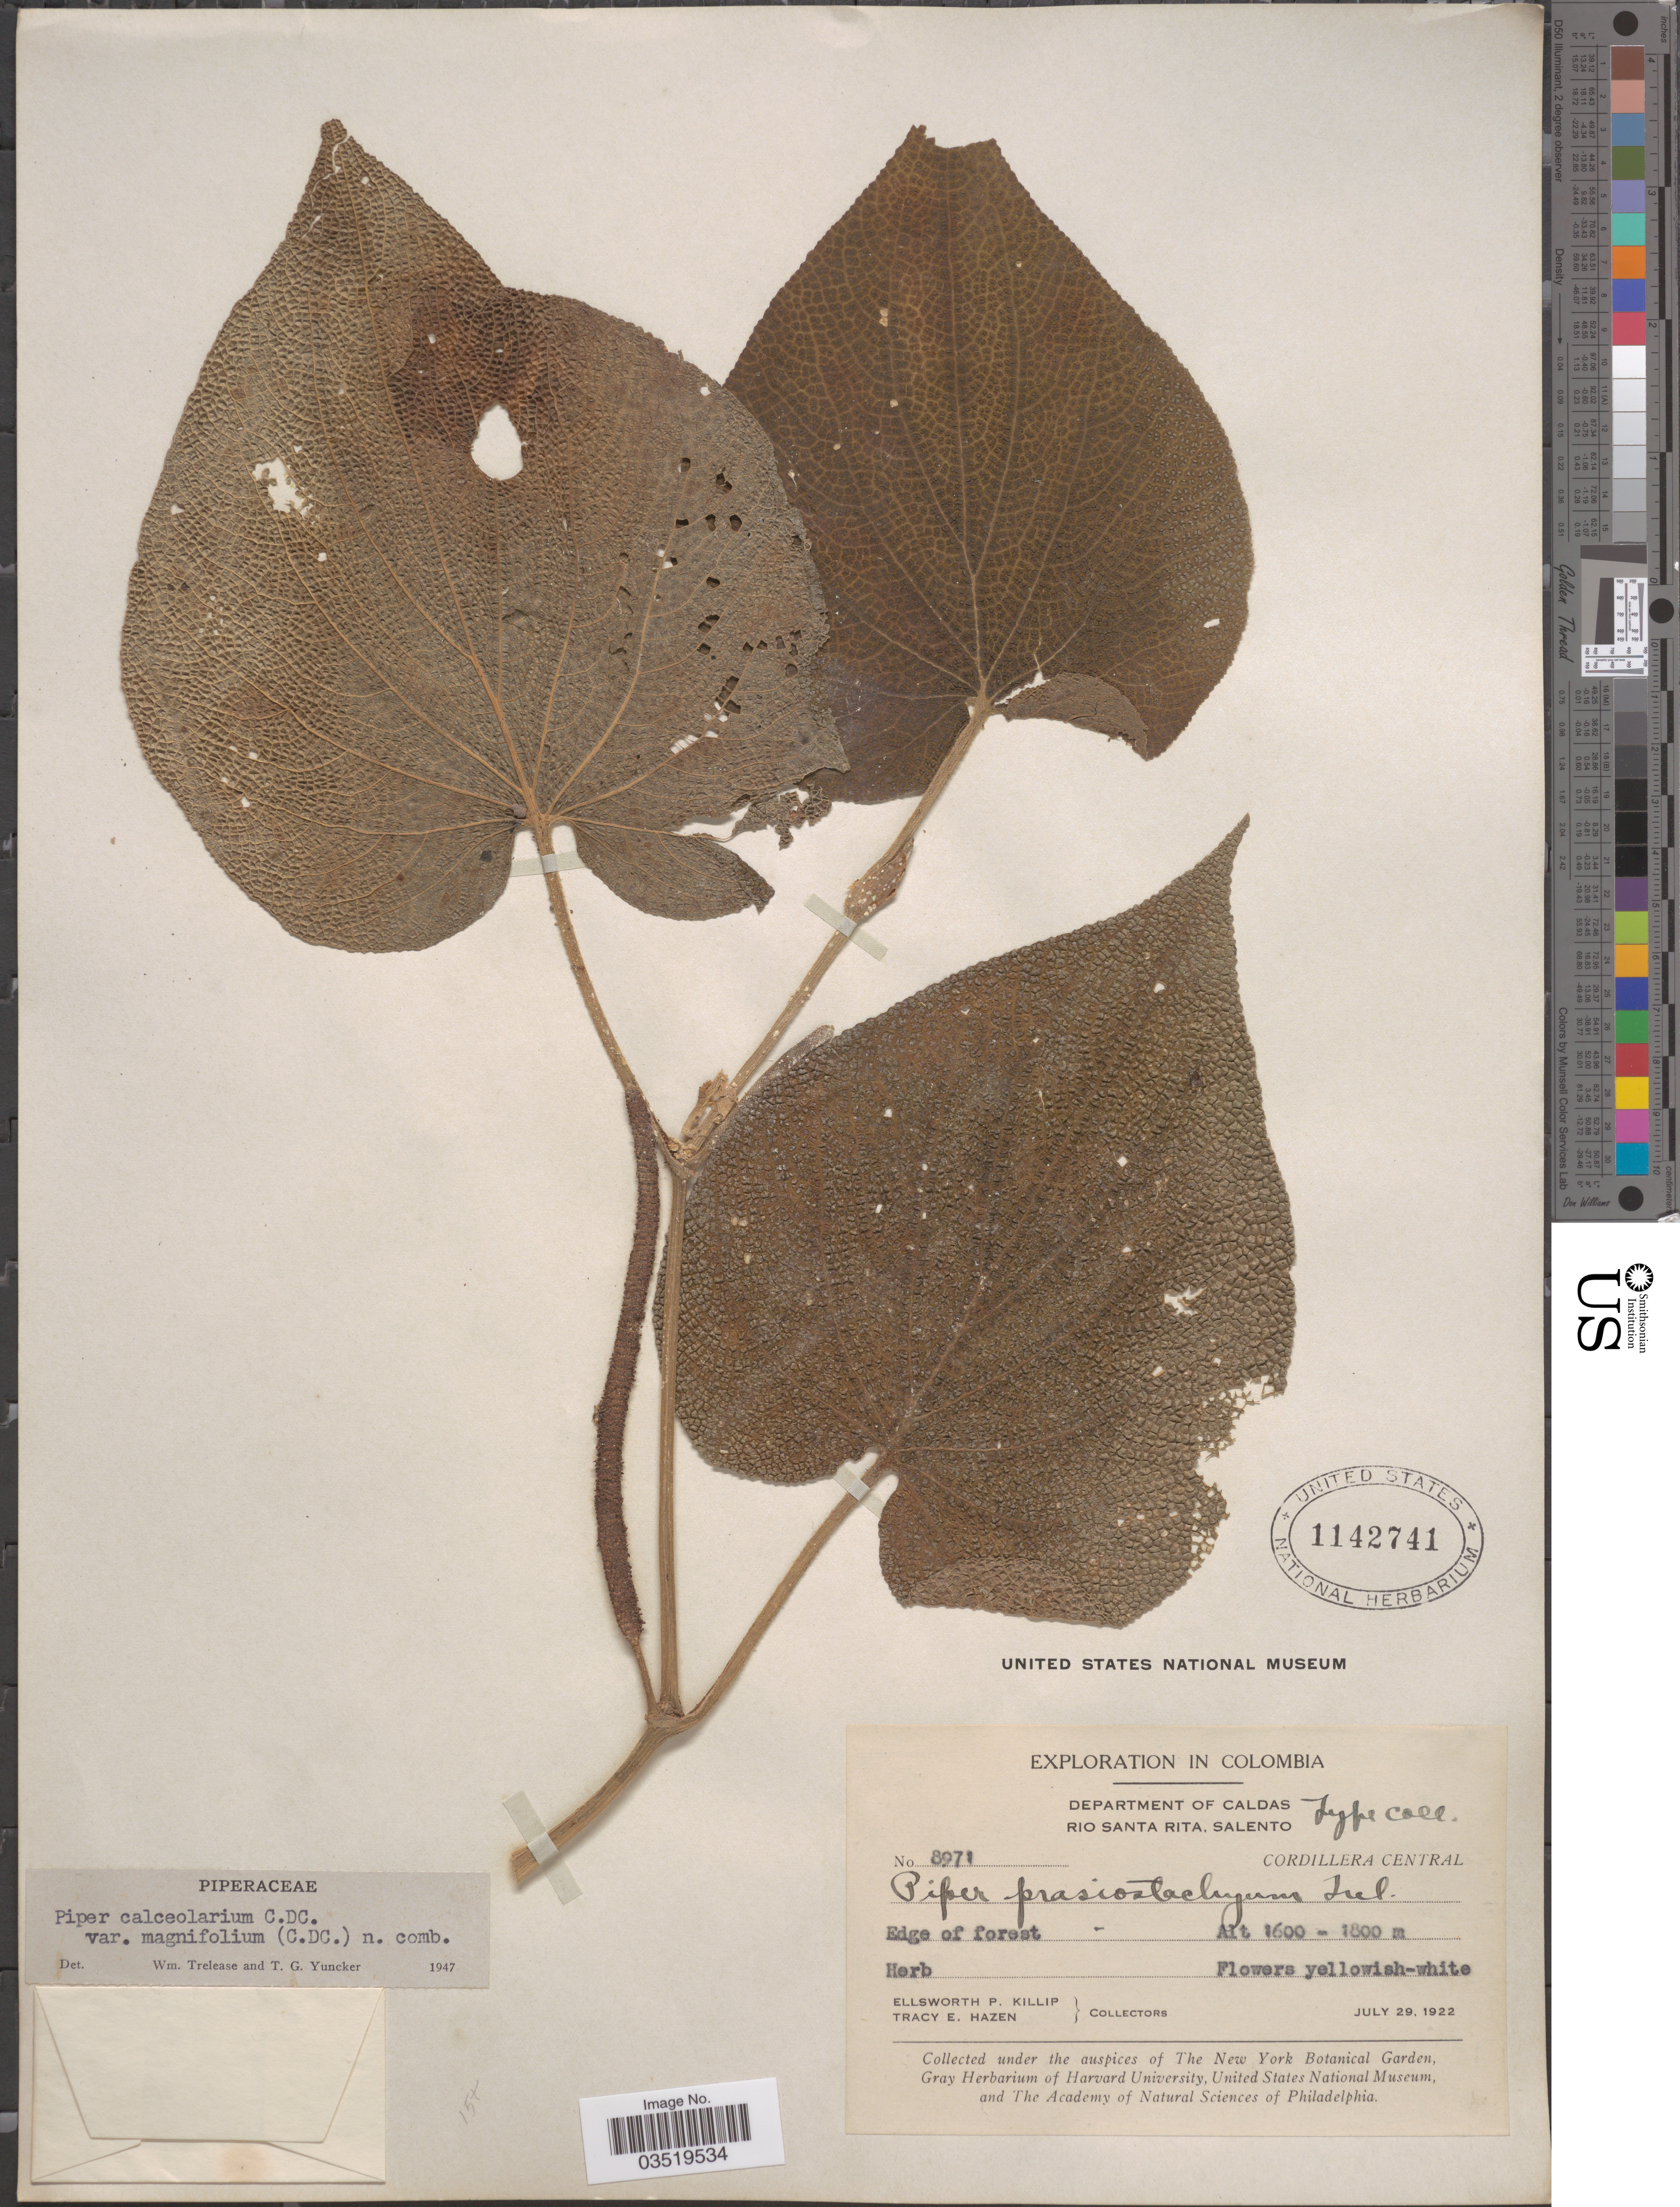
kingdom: Plantae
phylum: Tracheophyta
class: Magnoliopsida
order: Piperales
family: Piperaceae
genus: Piper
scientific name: Piper calceolarium var. magnifolium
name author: (C. DC.) Trel. & Yunck.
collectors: E. P. Killip & T. E. Hazen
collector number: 8971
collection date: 1922-07-29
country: Colombia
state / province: Caldas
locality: Department of Caldas. Rio Santa Rita, Salento. Cordillera Central.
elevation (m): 1600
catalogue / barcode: US 1142741